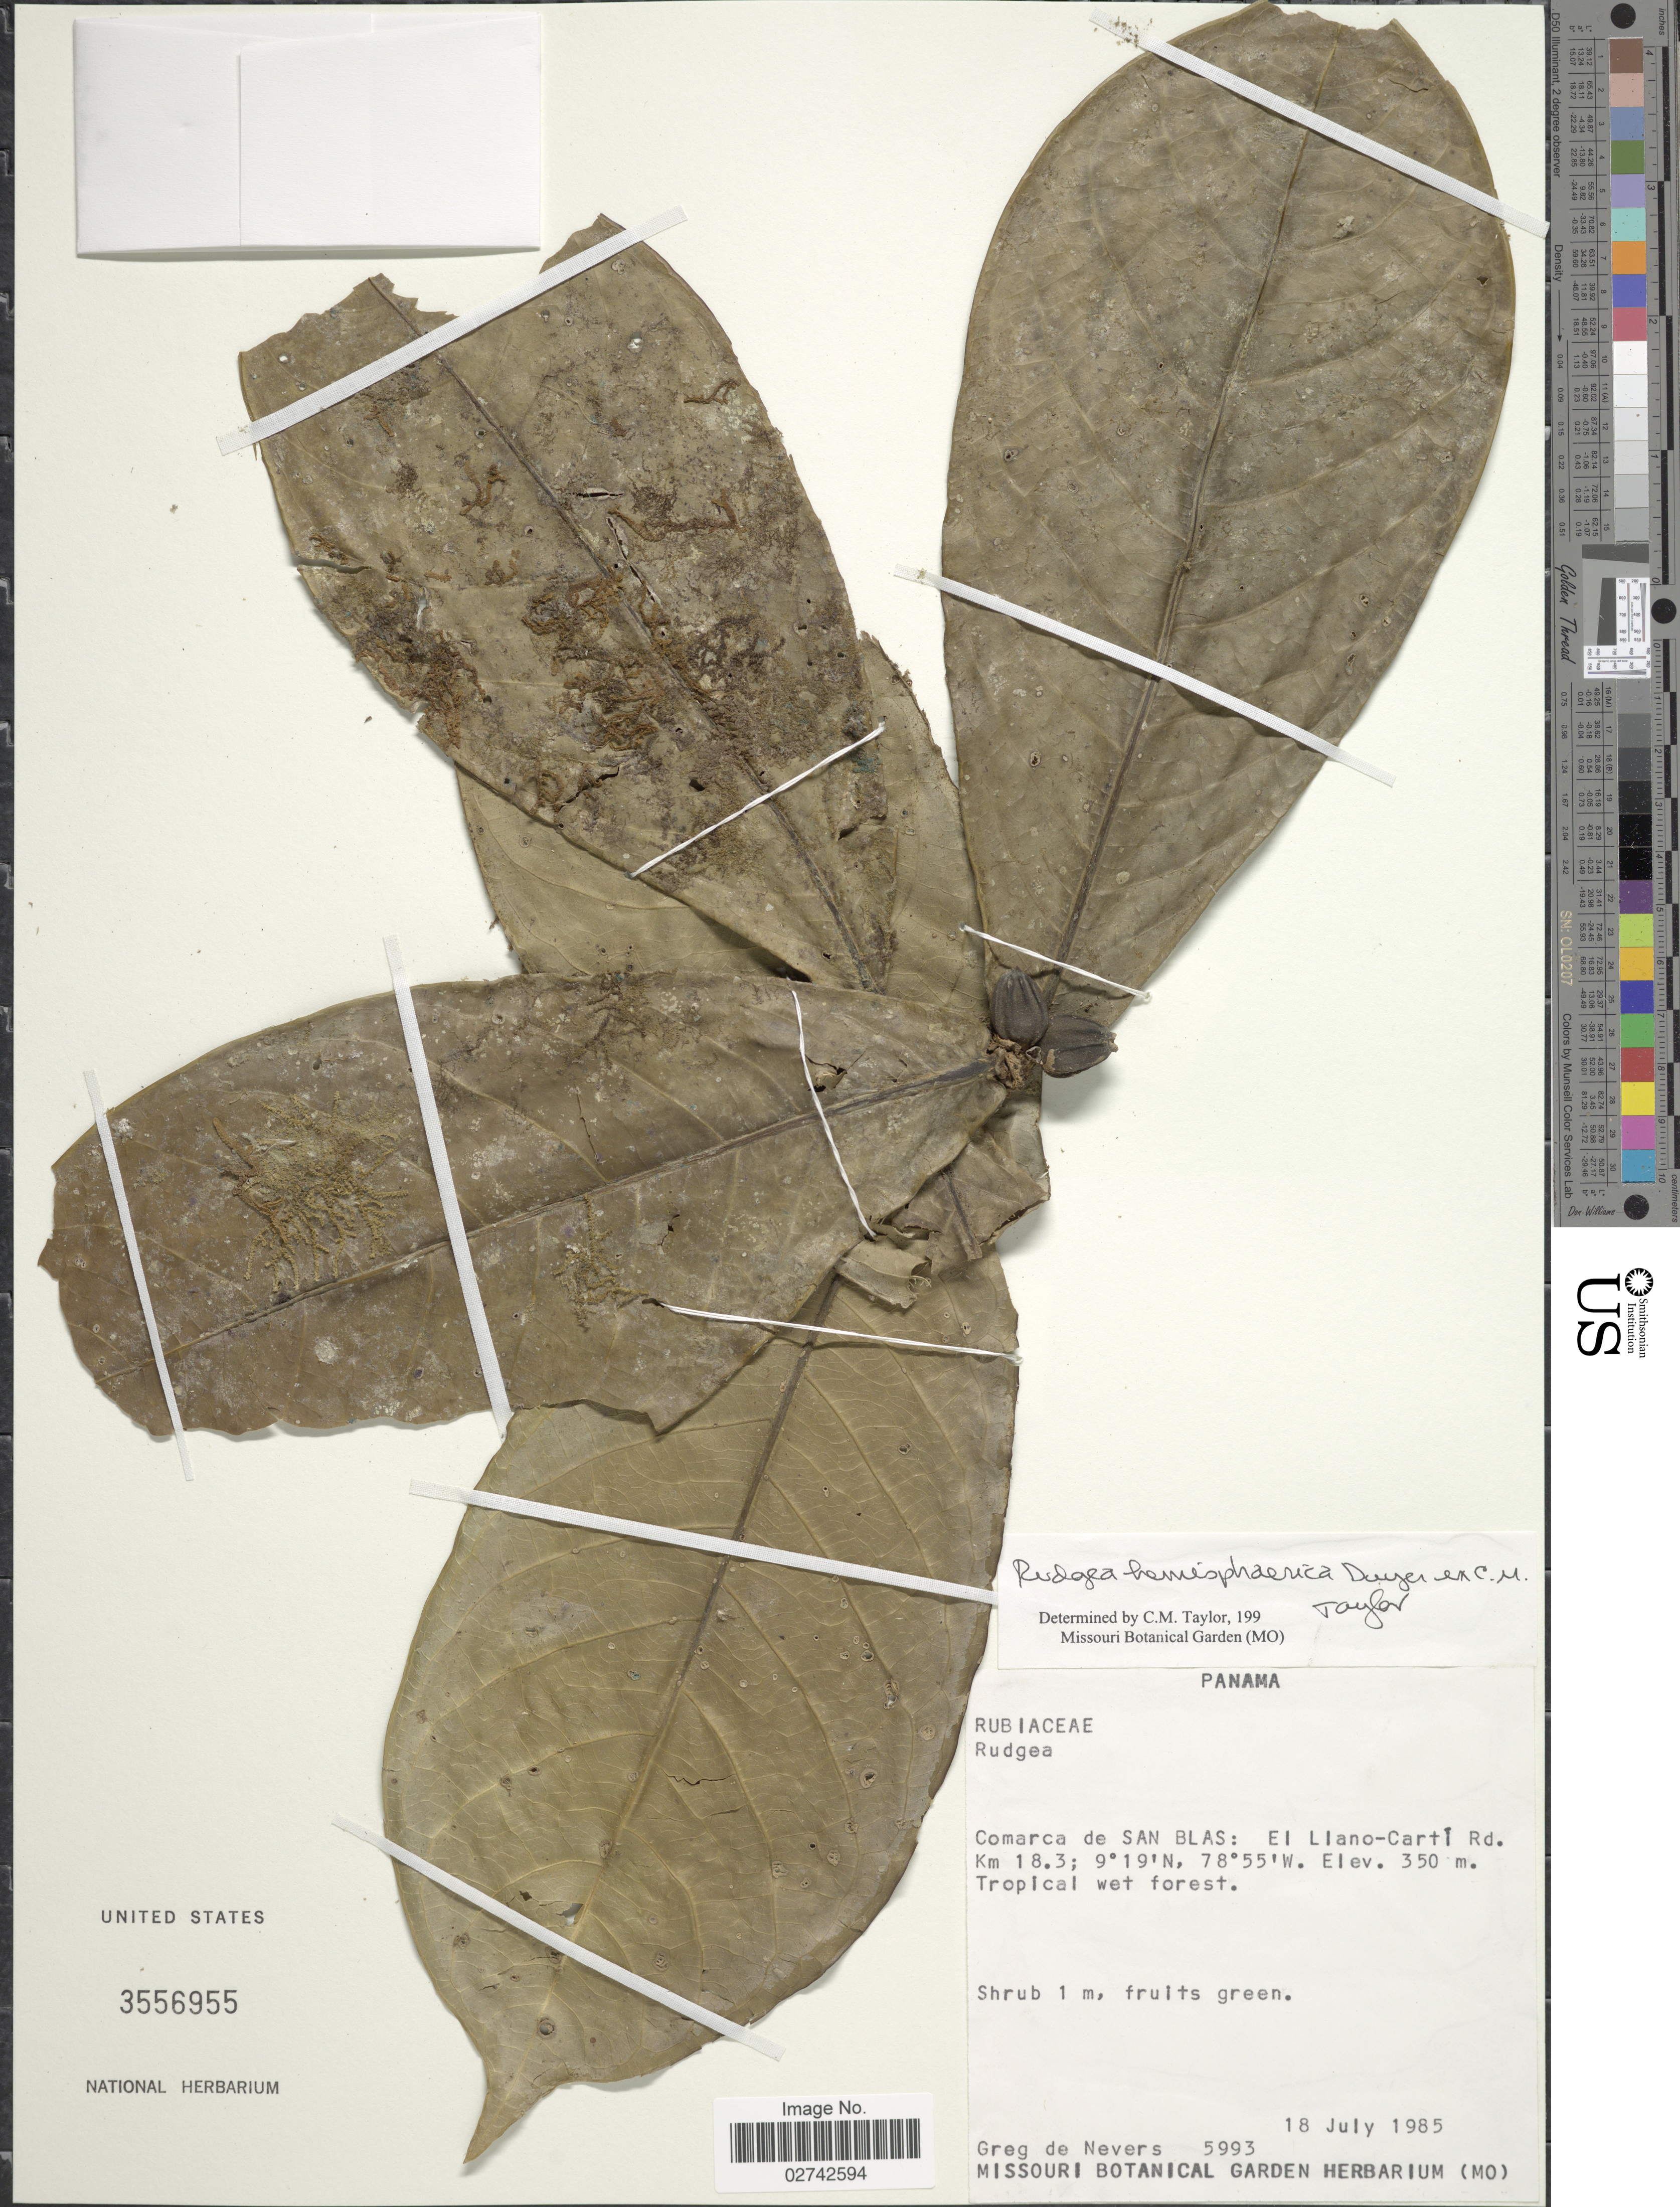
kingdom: Plantae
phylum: Tracheophyta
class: Magnoliopsida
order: Gentianales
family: Rubiaceae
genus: Rudgea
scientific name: Rudgea hemisphaerica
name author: Dwyer ex C.M. Taylor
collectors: G. C. de Nevers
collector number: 5993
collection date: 1985-07-18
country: Panama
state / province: Kuna Yala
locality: Comarca de San Blas: El Llano-Carti Rd., Km 18.3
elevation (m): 350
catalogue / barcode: US 3556955